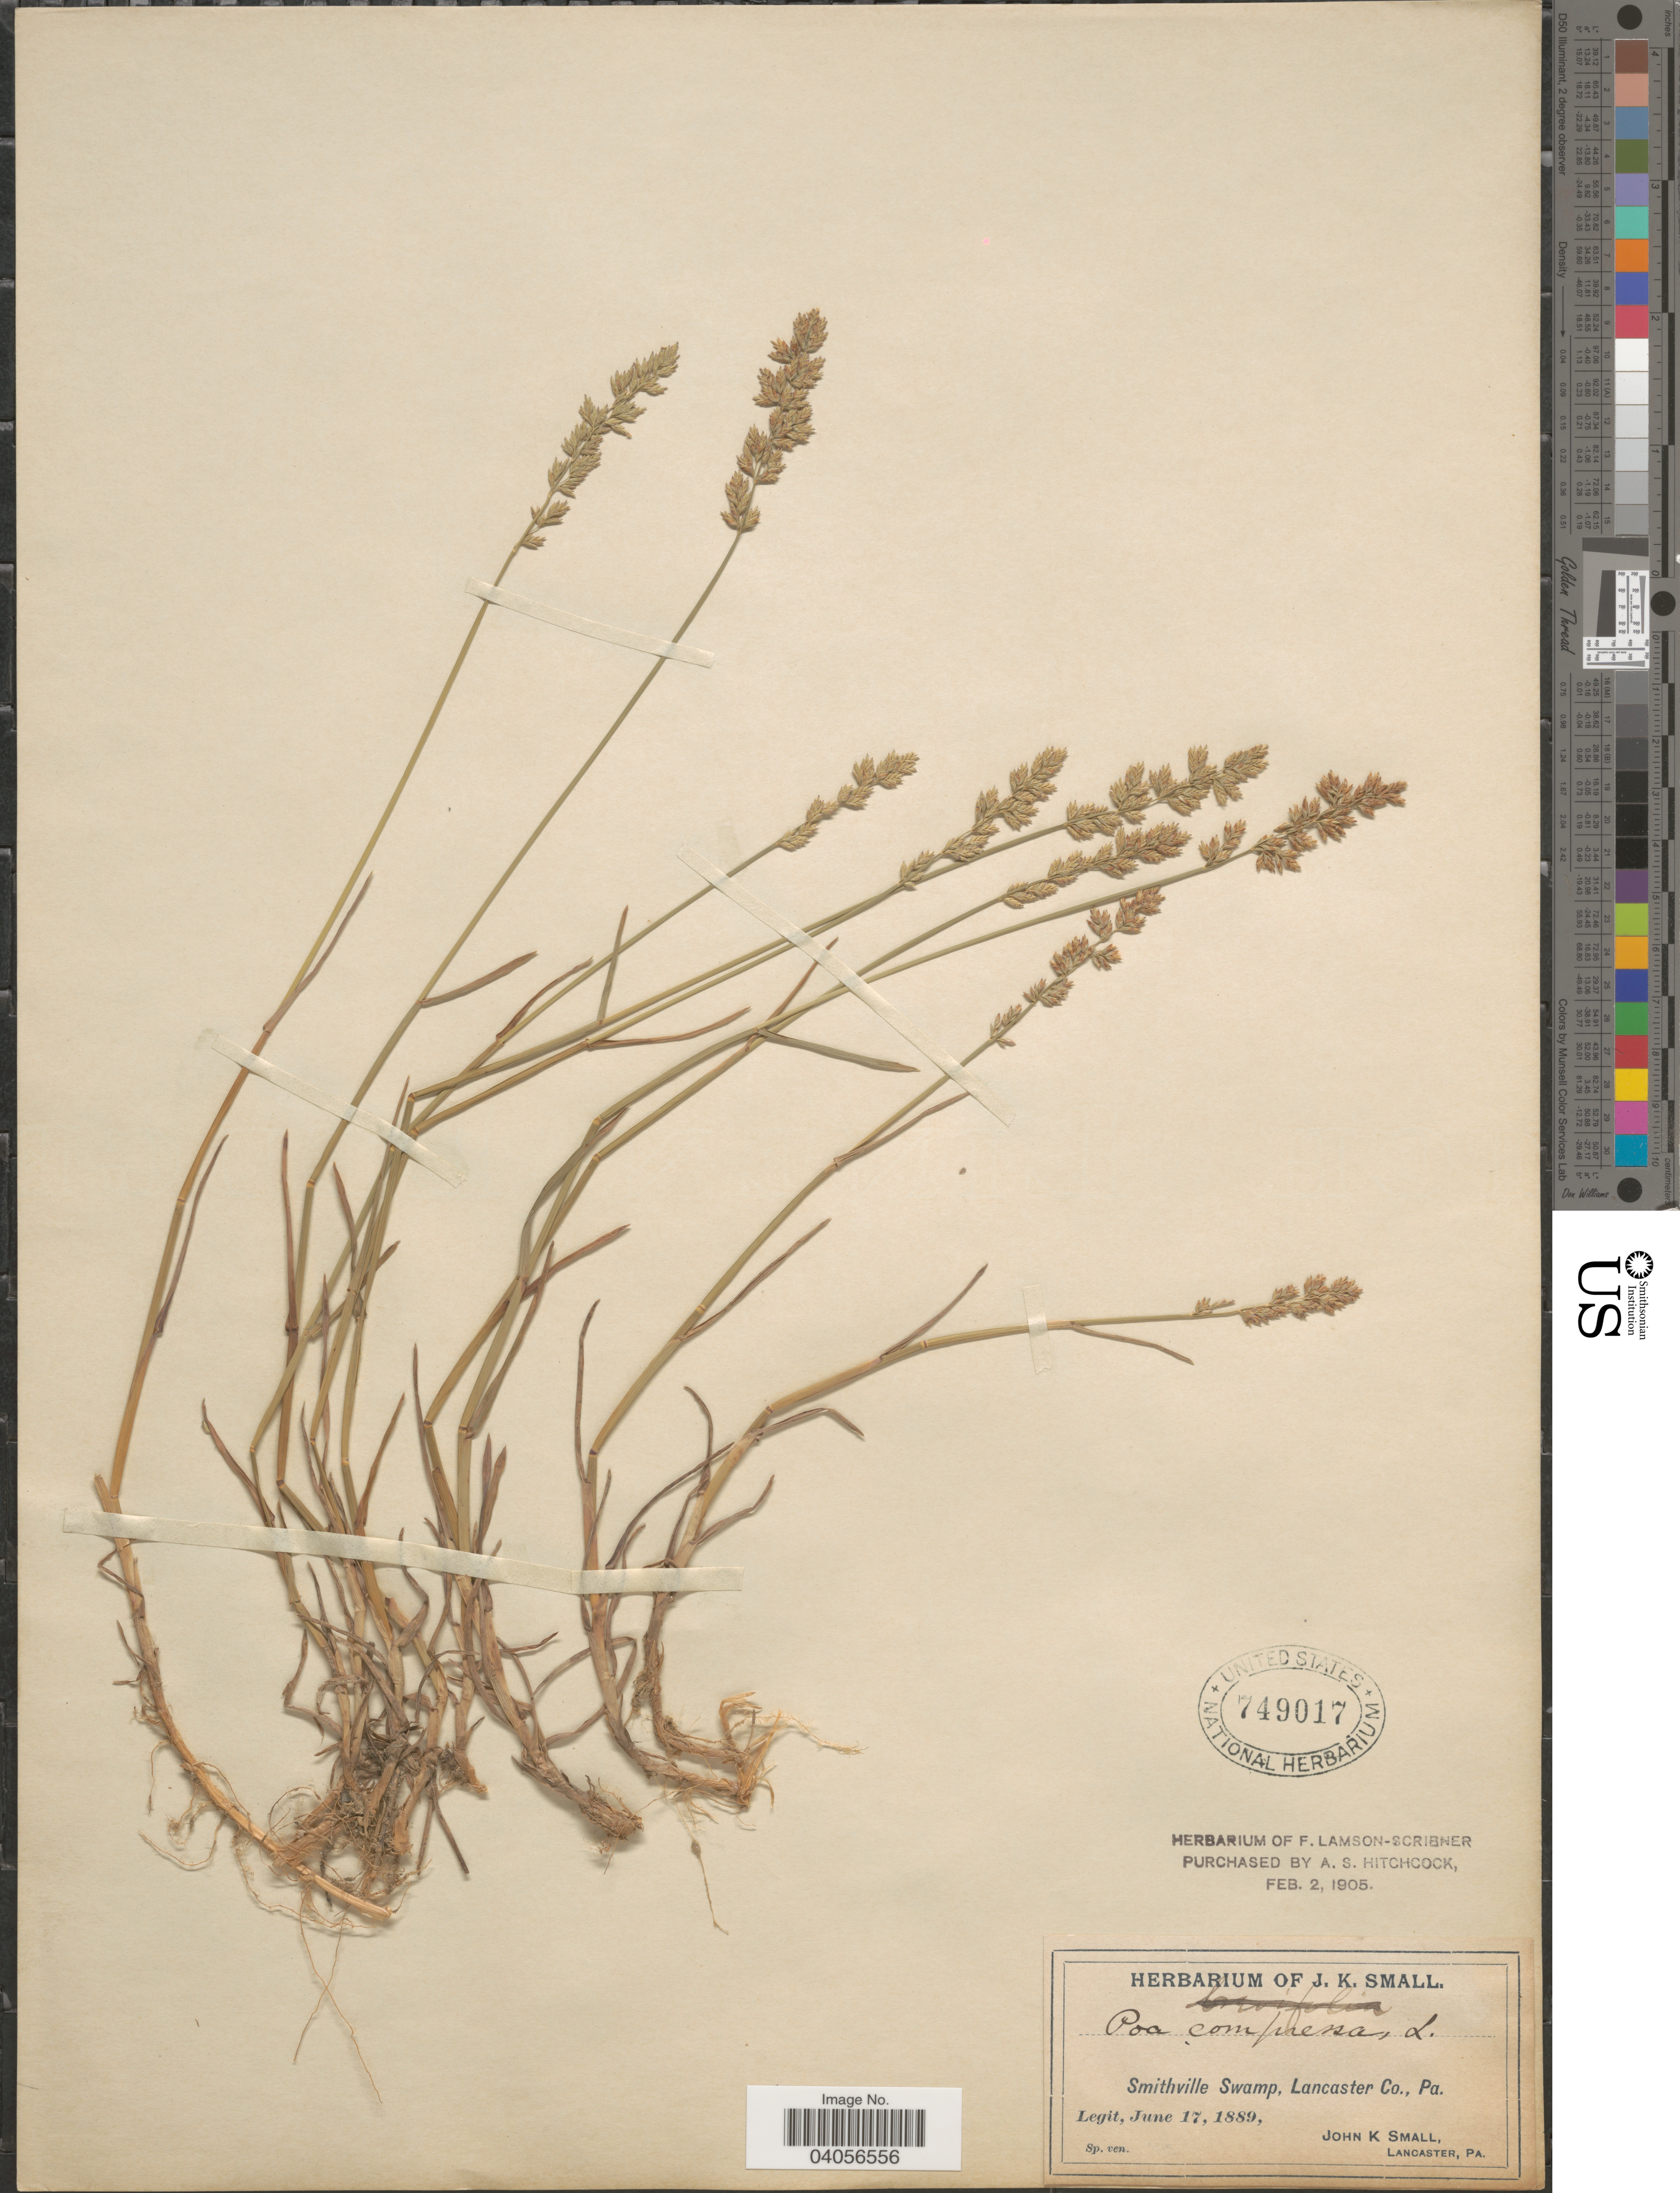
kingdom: Plantae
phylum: Tracheophyta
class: Liliopsida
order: Poales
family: Poaceae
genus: Poa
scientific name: Poa compressa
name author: L.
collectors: J. K. Small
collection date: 1889-06-17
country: United States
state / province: Pennsylvania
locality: Smithville Swamp, Lancaster Co.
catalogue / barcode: US 749017